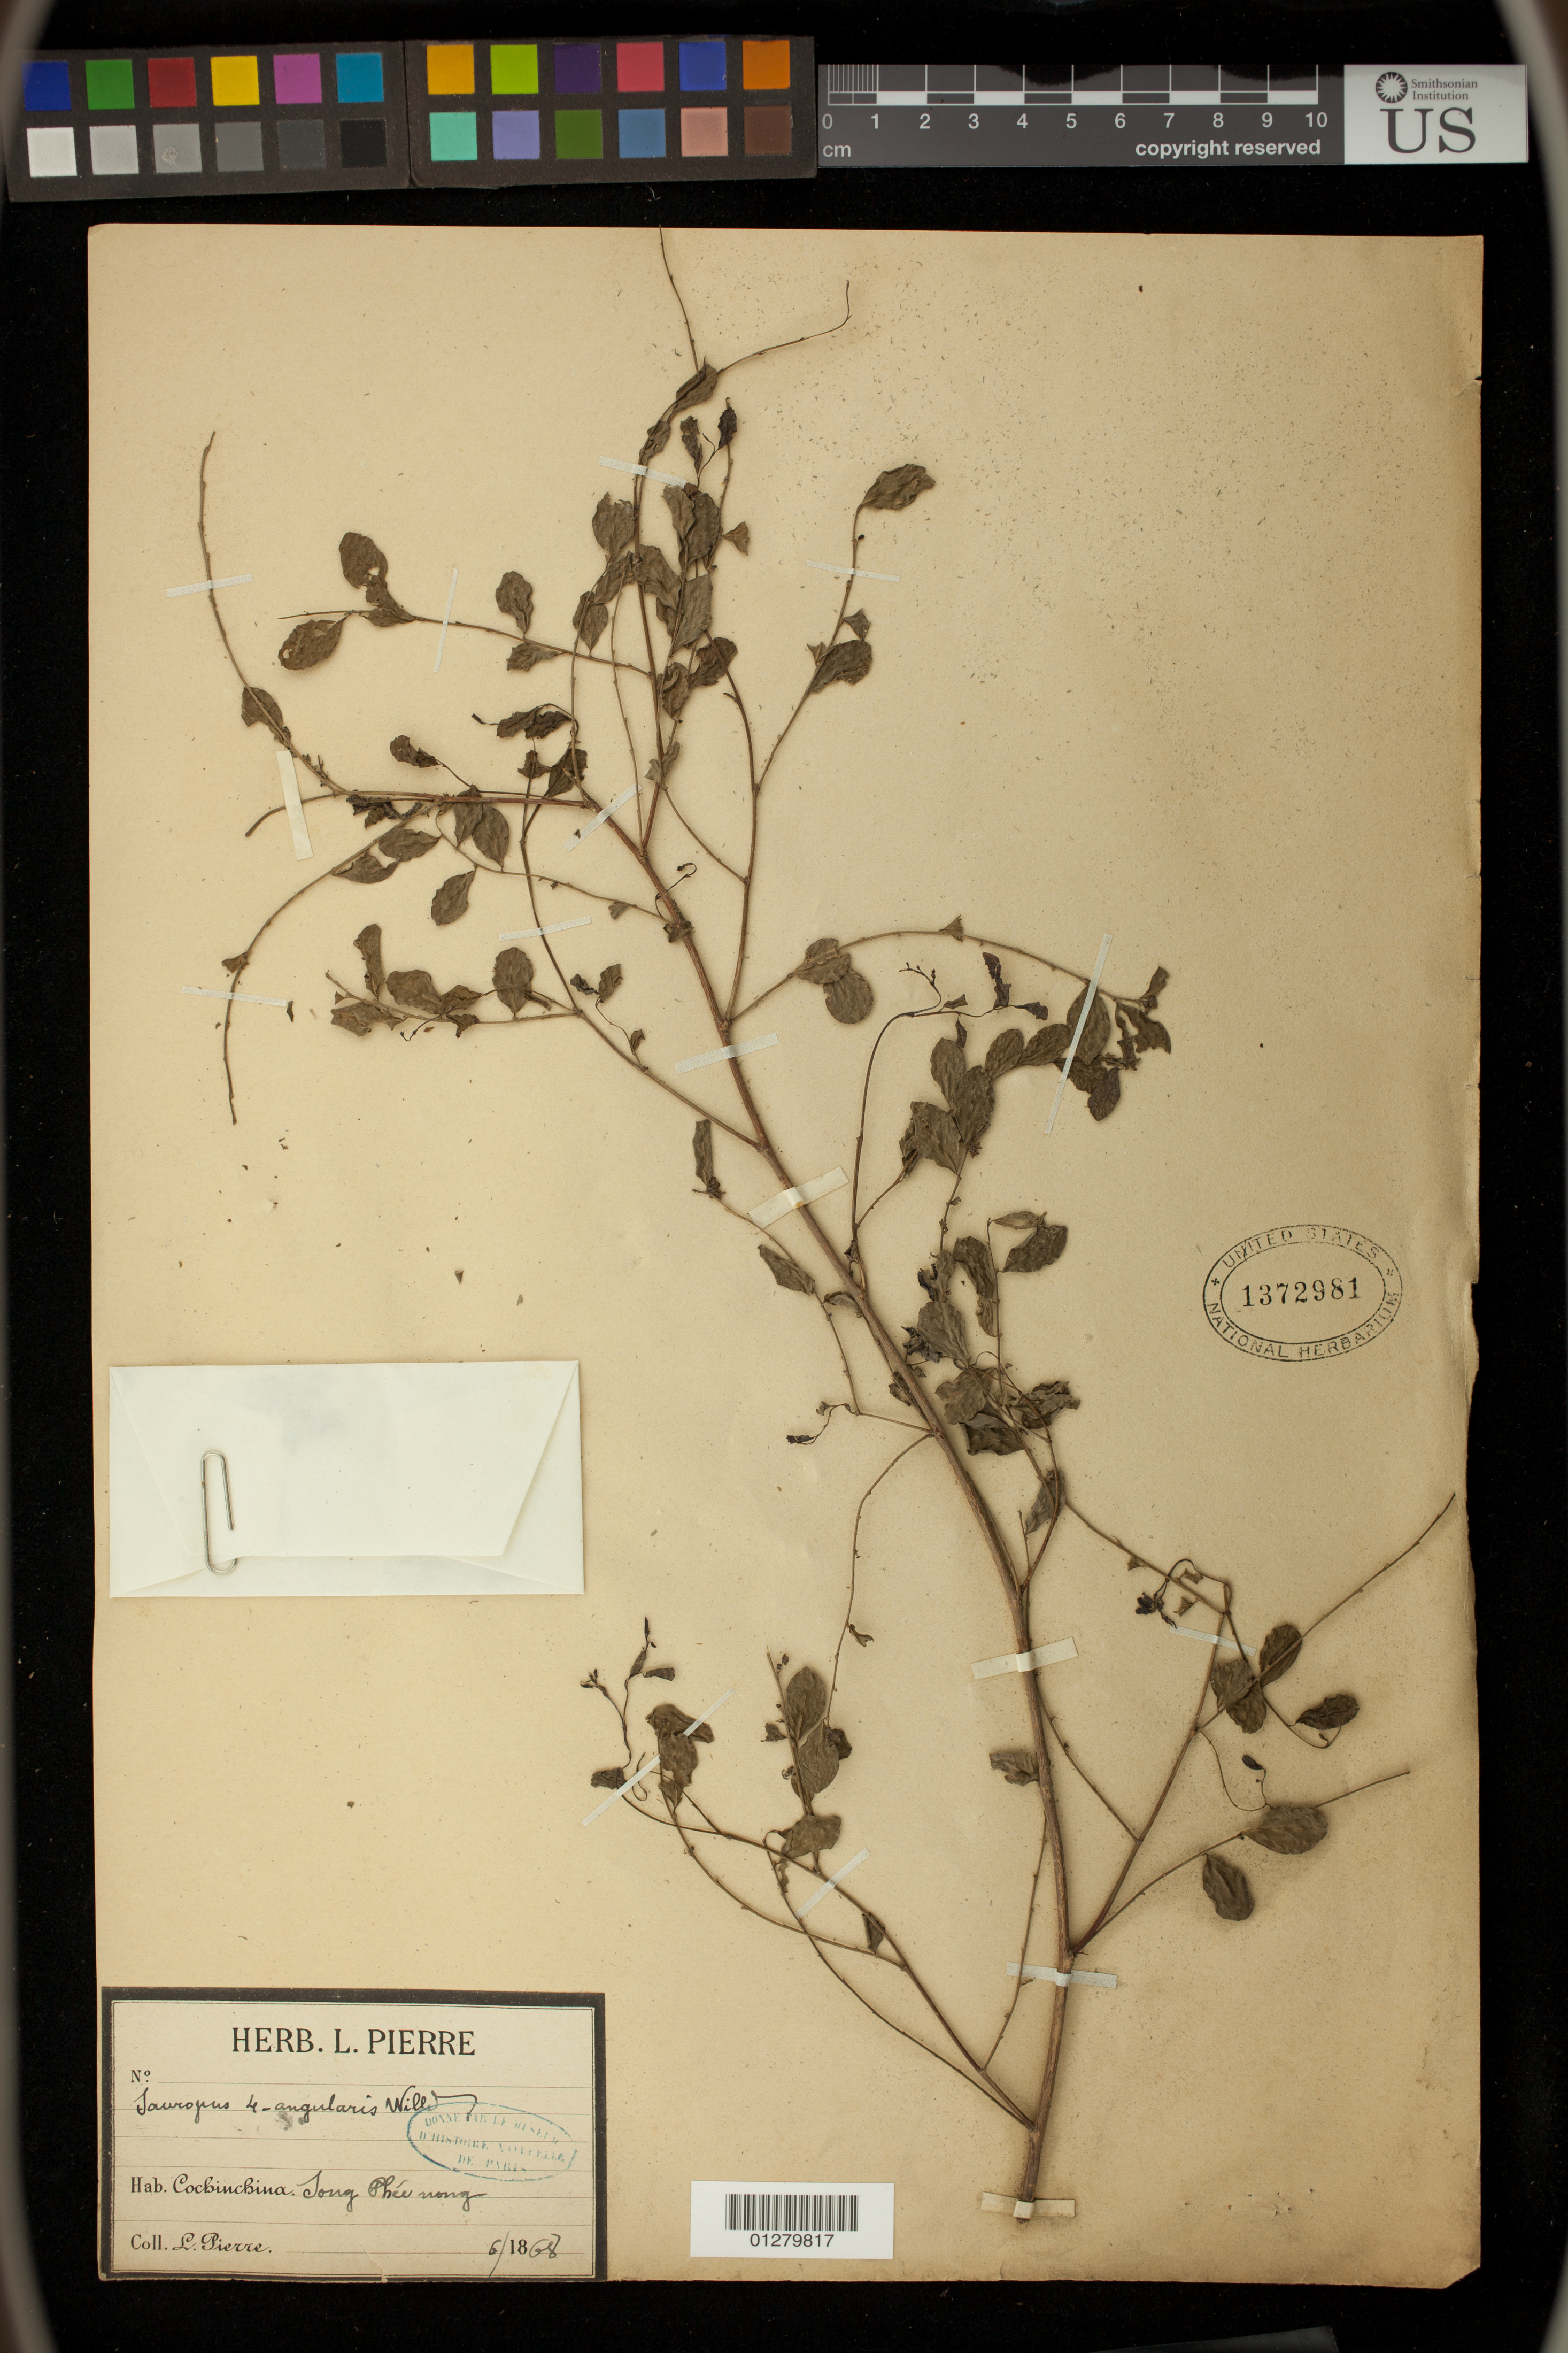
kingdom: Plantae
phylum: Tracheophyta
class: Magnoliopsida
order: Malpighiales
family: Phyllanthaceae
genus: Sauropus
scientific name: Sauropus quadrangularis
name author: (Willd.) Müll. Arg.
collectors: L. Pierre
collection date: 1868-06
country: Vietnam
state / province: Thua Thien-Hue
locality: Cochinchina. Song Phu nong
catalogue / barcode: US 1372981